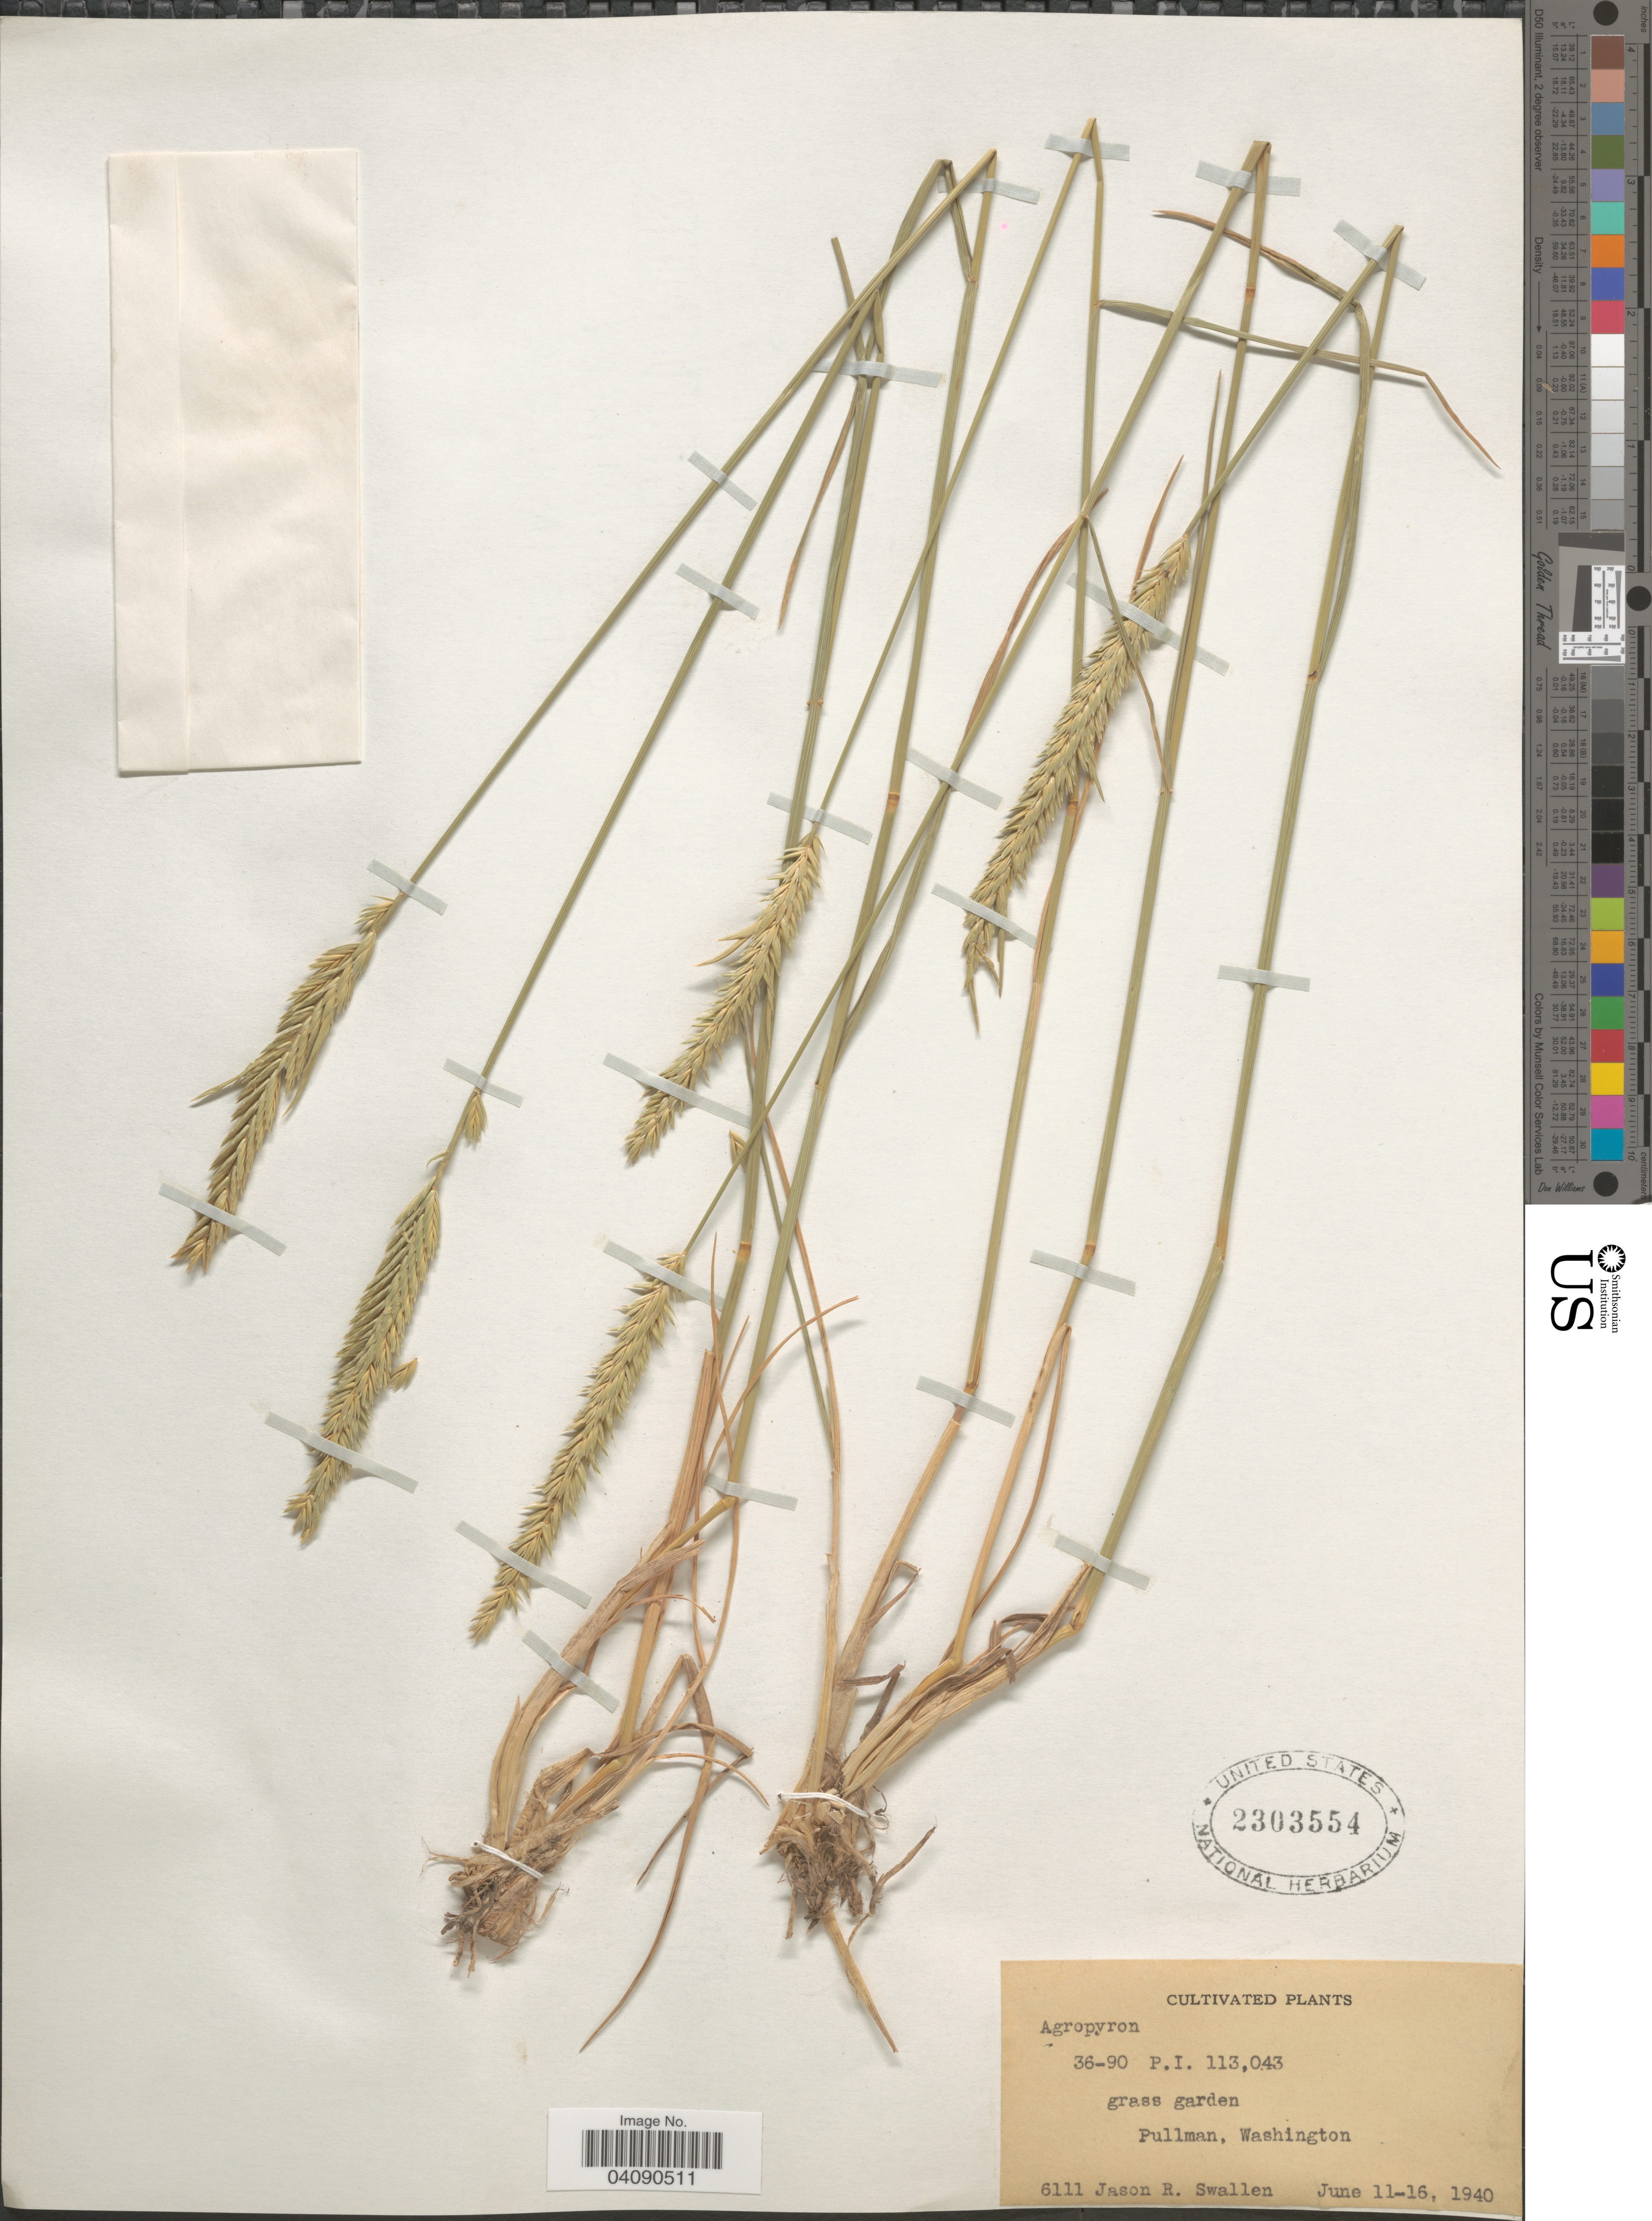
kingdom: Plantae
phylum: Tracheophyta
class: Liliopsida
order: Poales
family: Poaceae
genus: Agropyron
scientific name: Agropyron sp.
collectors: J. R. Swallen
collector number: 6111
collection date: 1940-06-11/1940-06-16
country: United States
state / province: Washington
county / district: Whitman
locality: Grass garden. Pullman.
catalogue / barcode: US 2303554